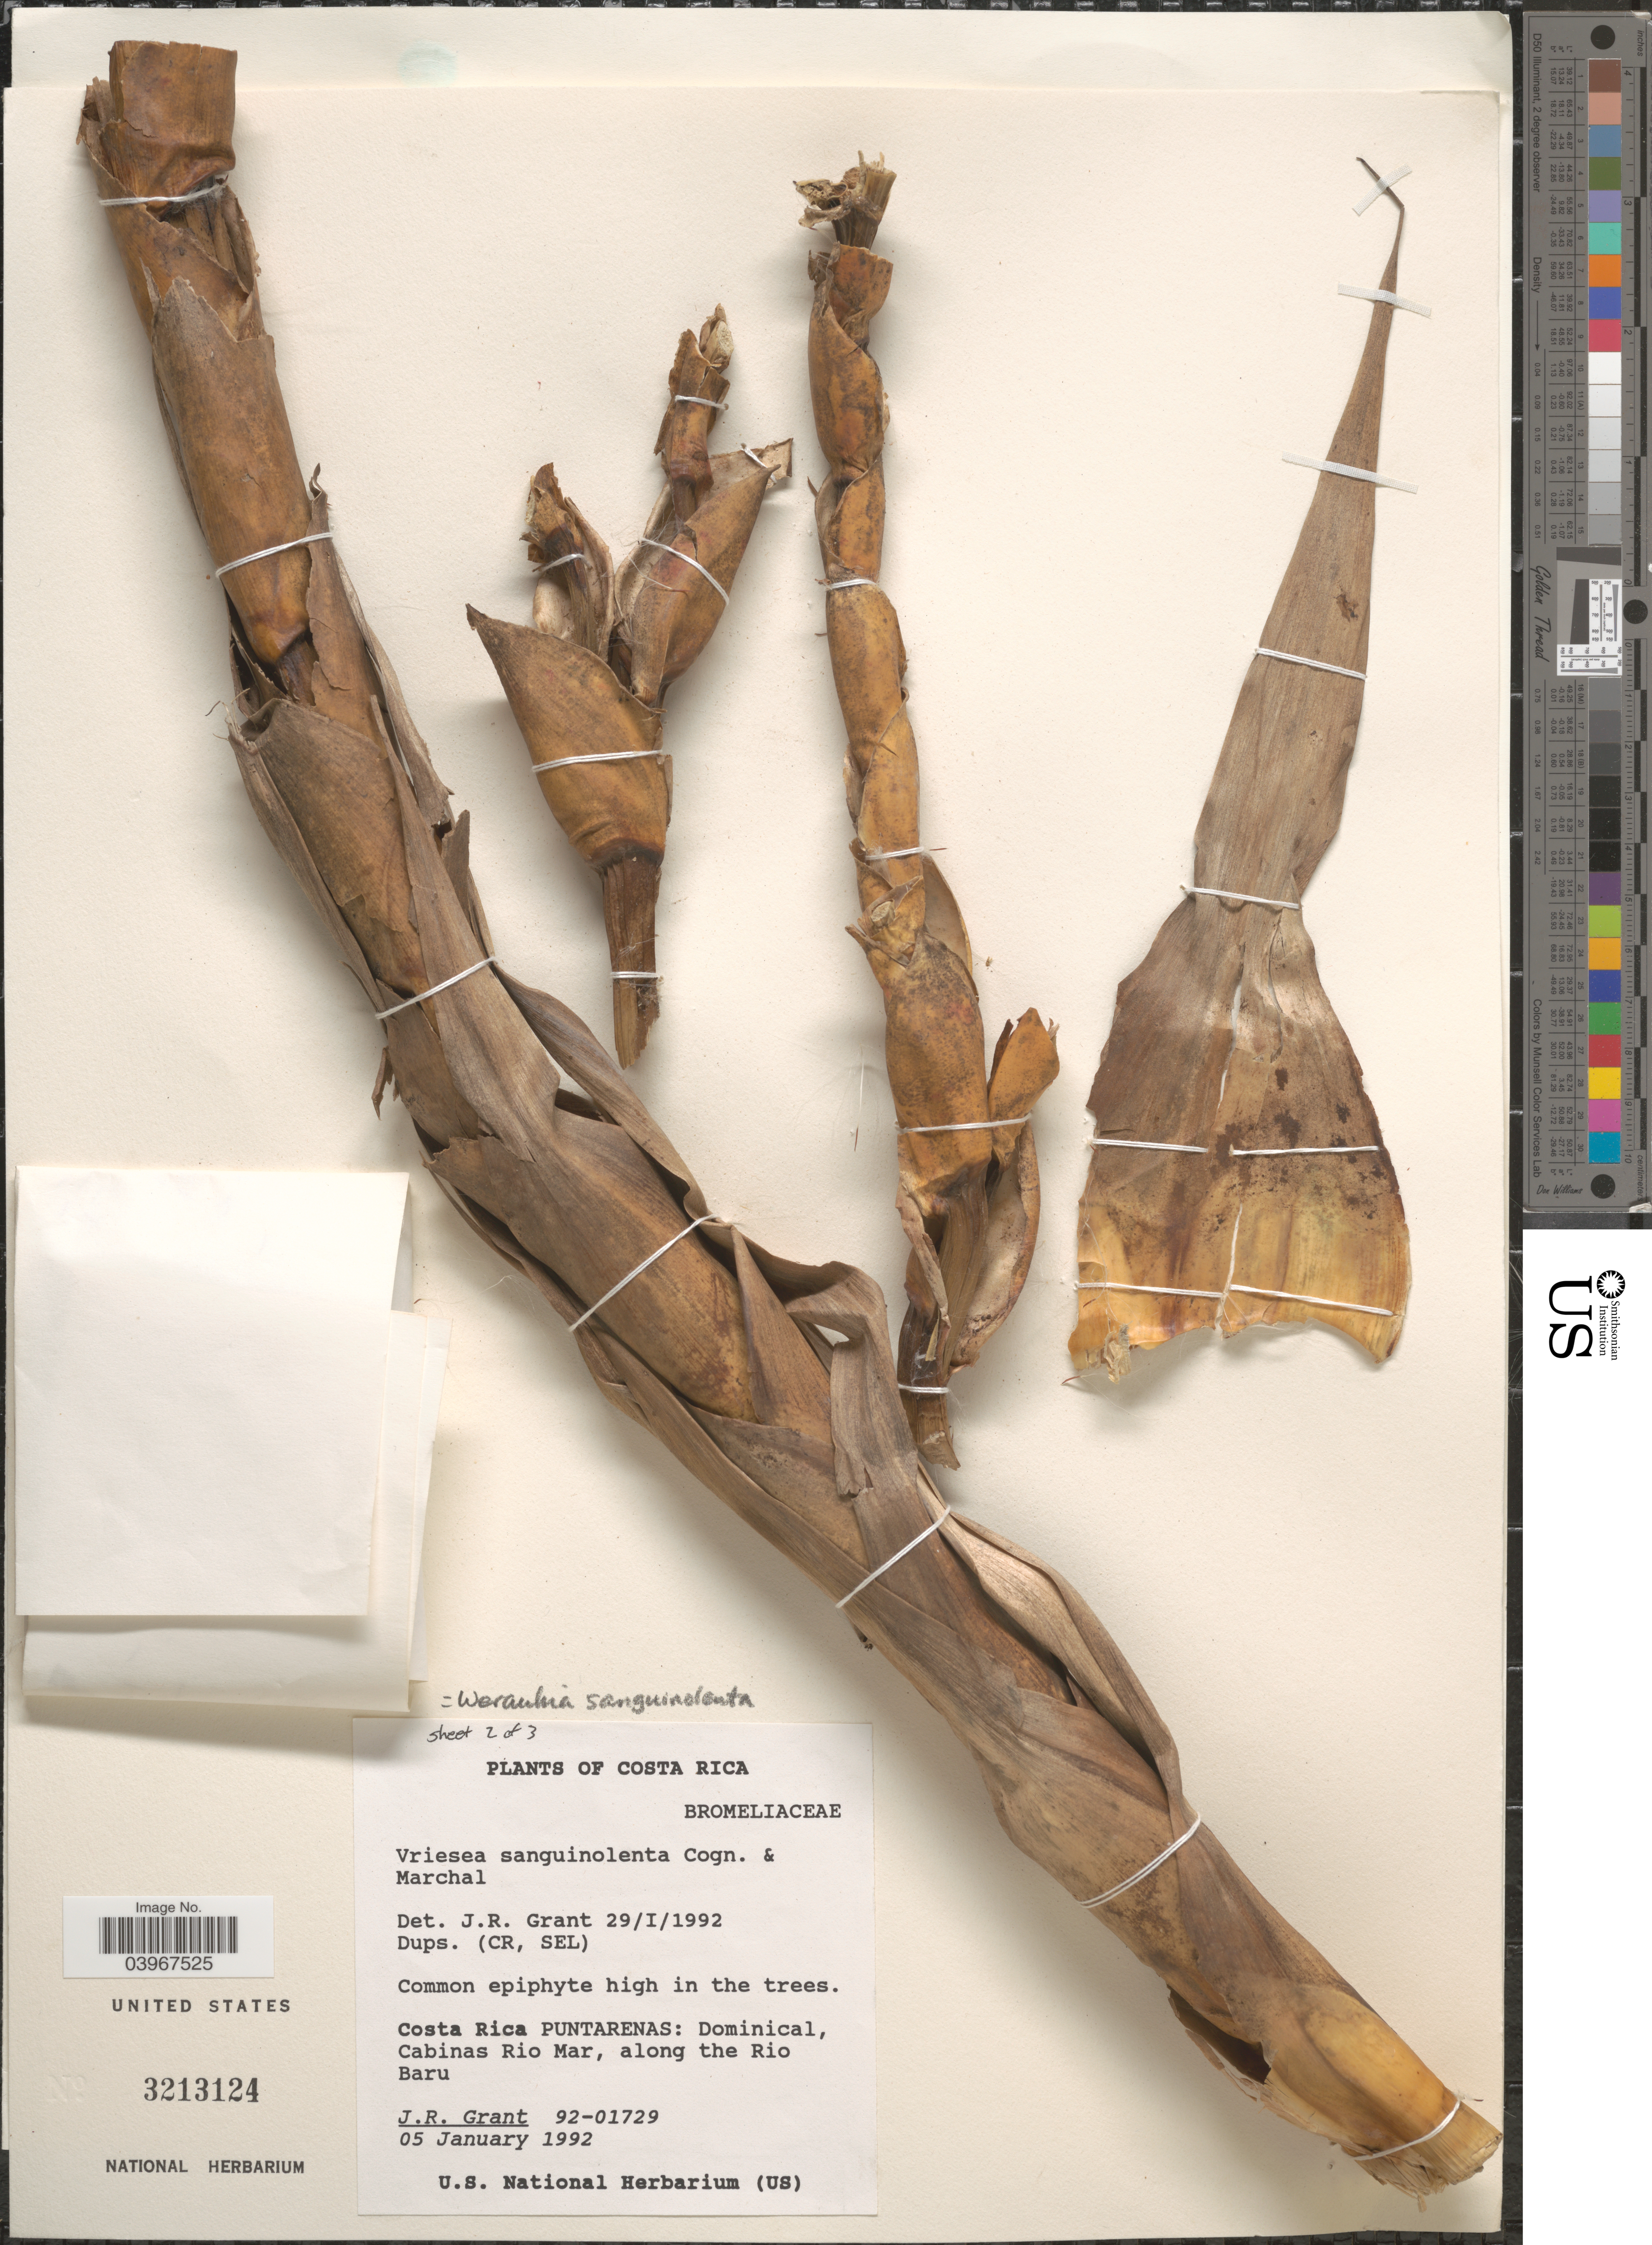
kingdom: Plantae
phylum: Tracheophyta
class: Liliopsida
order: Poales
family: Bromeliaceae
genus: Werauhia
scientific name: Werauhia sanguinolenta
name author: (Cogn. & Marchal) J.R. Grant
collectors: J. Grant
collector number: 92-01729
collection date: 1992-01-05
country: Costa Rica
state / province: Puntarenas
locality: Dominical, Cabinas Rio Mar, along the Rio Baru.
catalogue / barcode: US 3213124